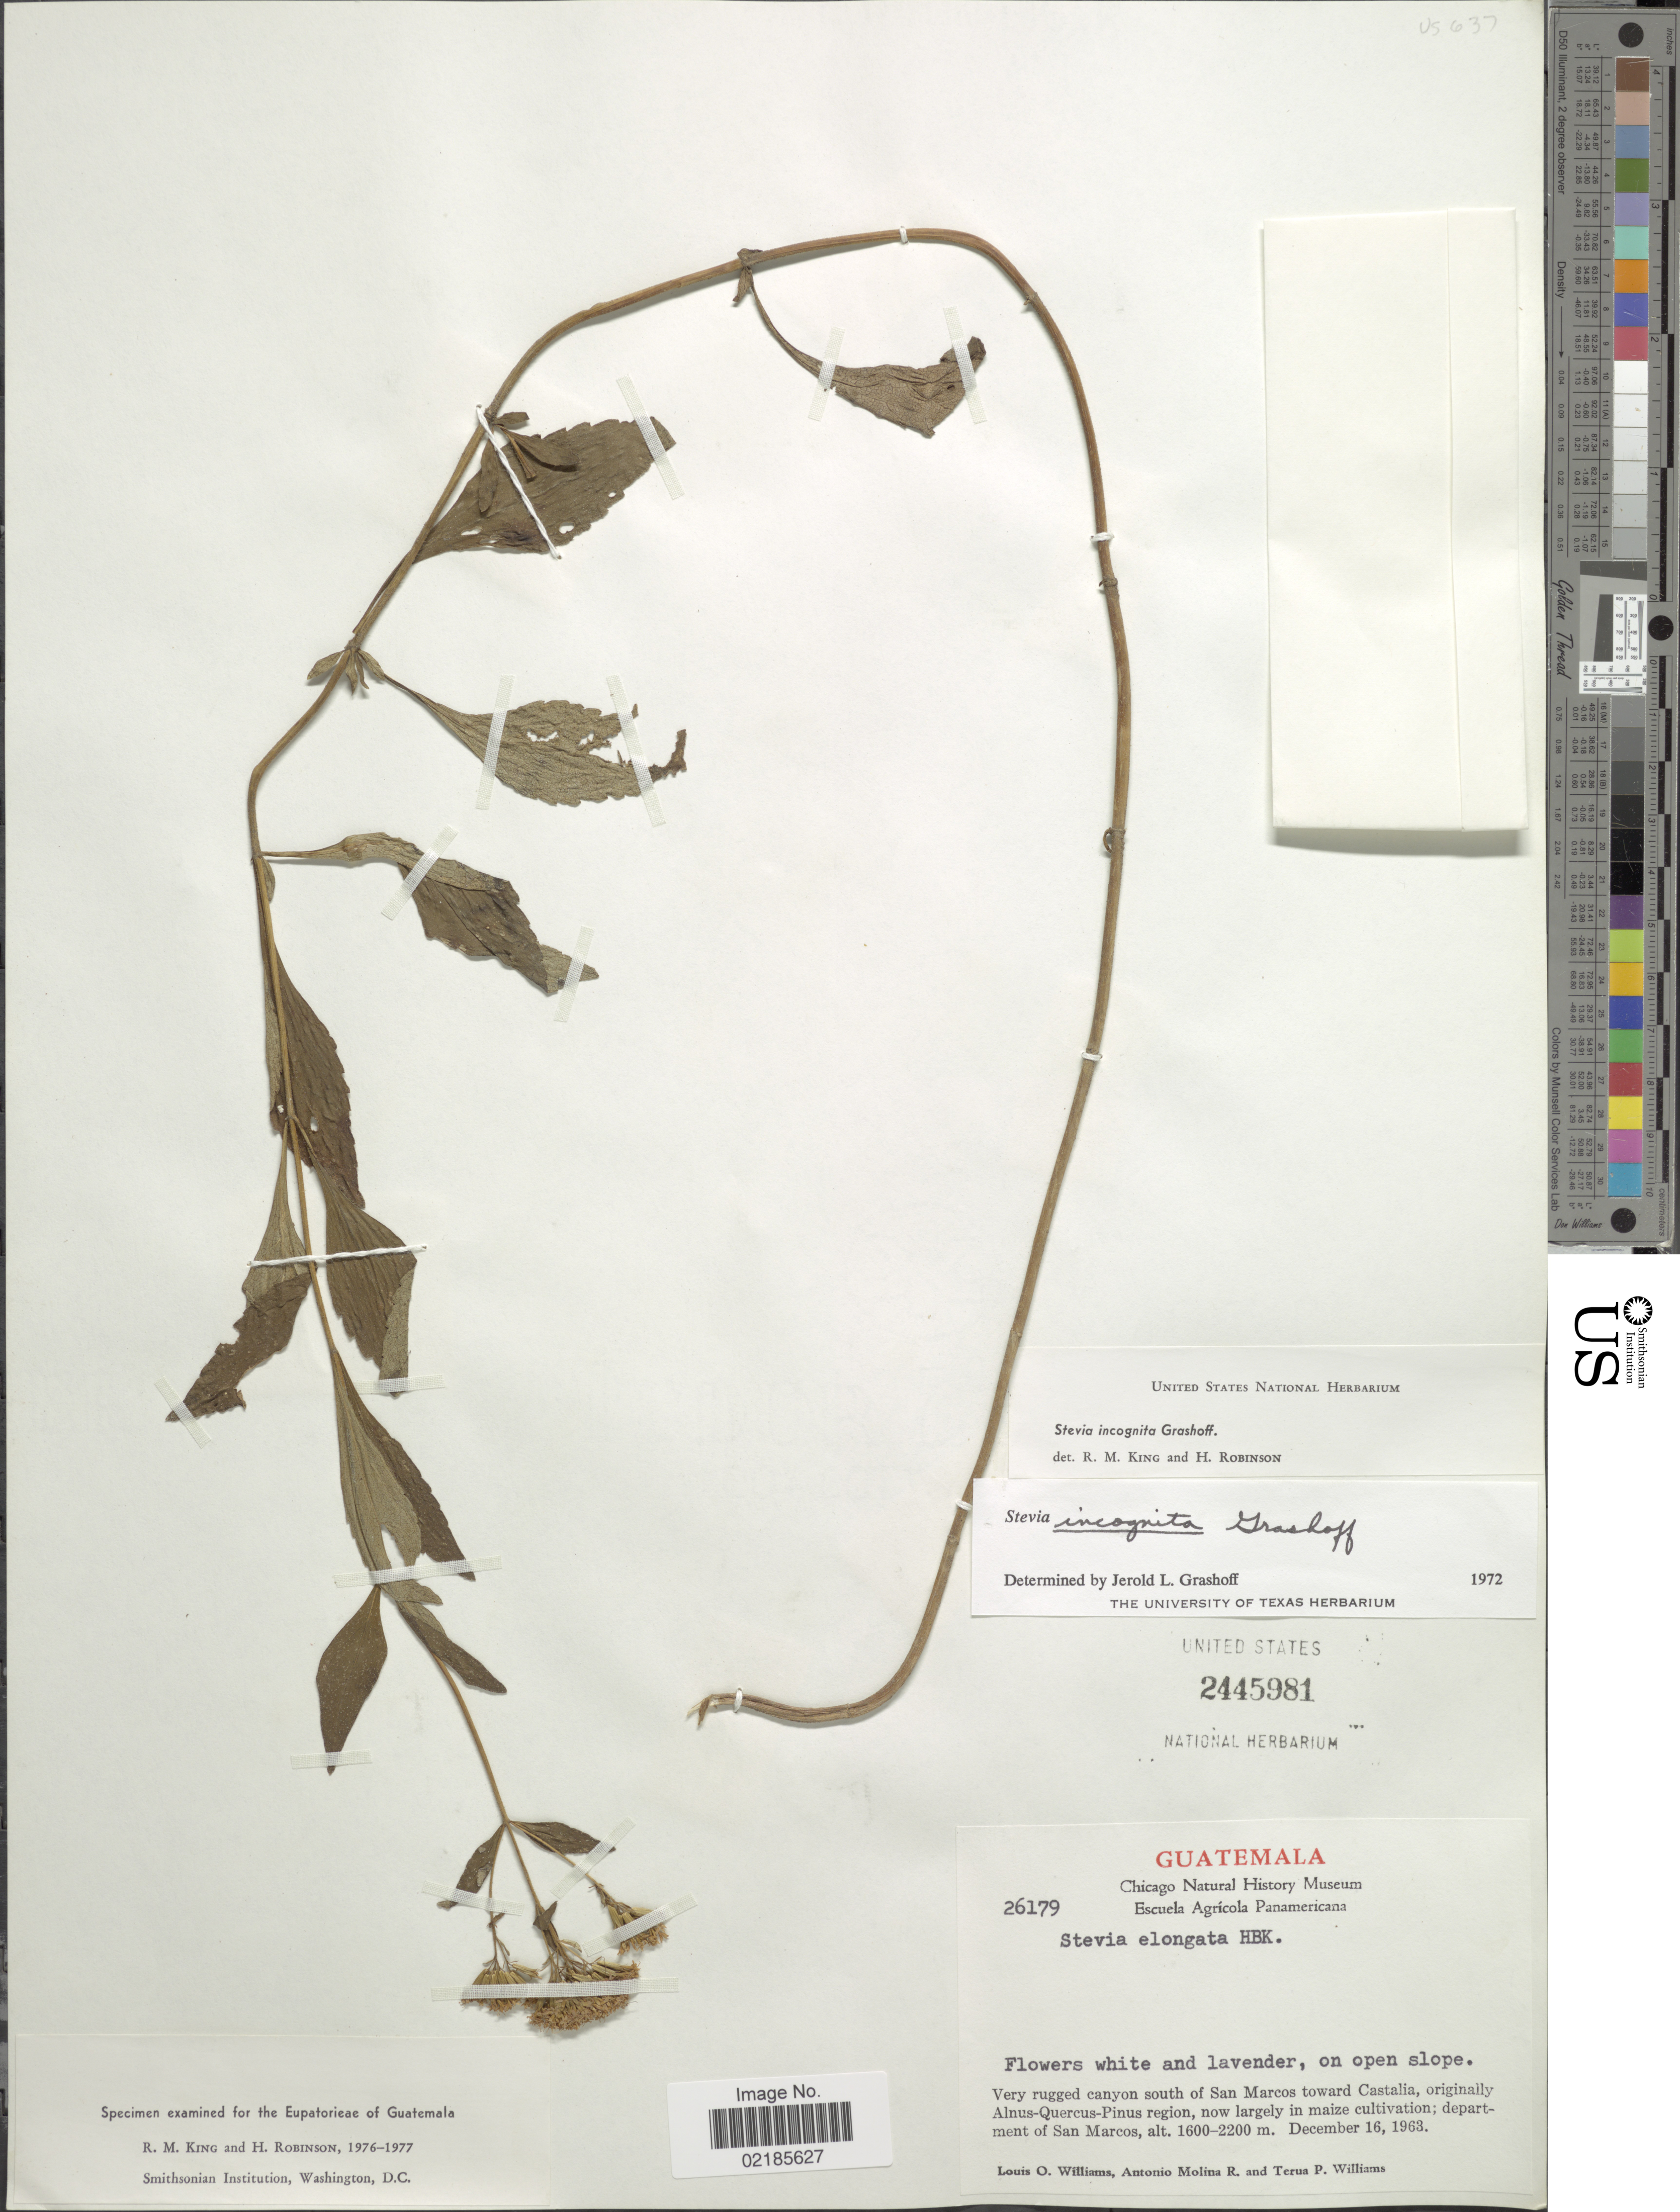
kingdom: Plantae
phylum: Tracheophyta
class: Magnoliopsida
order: Asterales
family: Asteraceae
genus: Stevia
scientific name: Stevia incognita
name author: Grashoff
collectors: L. O. Williams, A. Molina R. & T. P. Williams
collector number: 26179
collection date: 1963-12-16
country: Guatemala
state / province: San Marcos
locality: South of San Marcos toward Castalia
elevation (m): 1600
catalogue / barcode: US 2445981